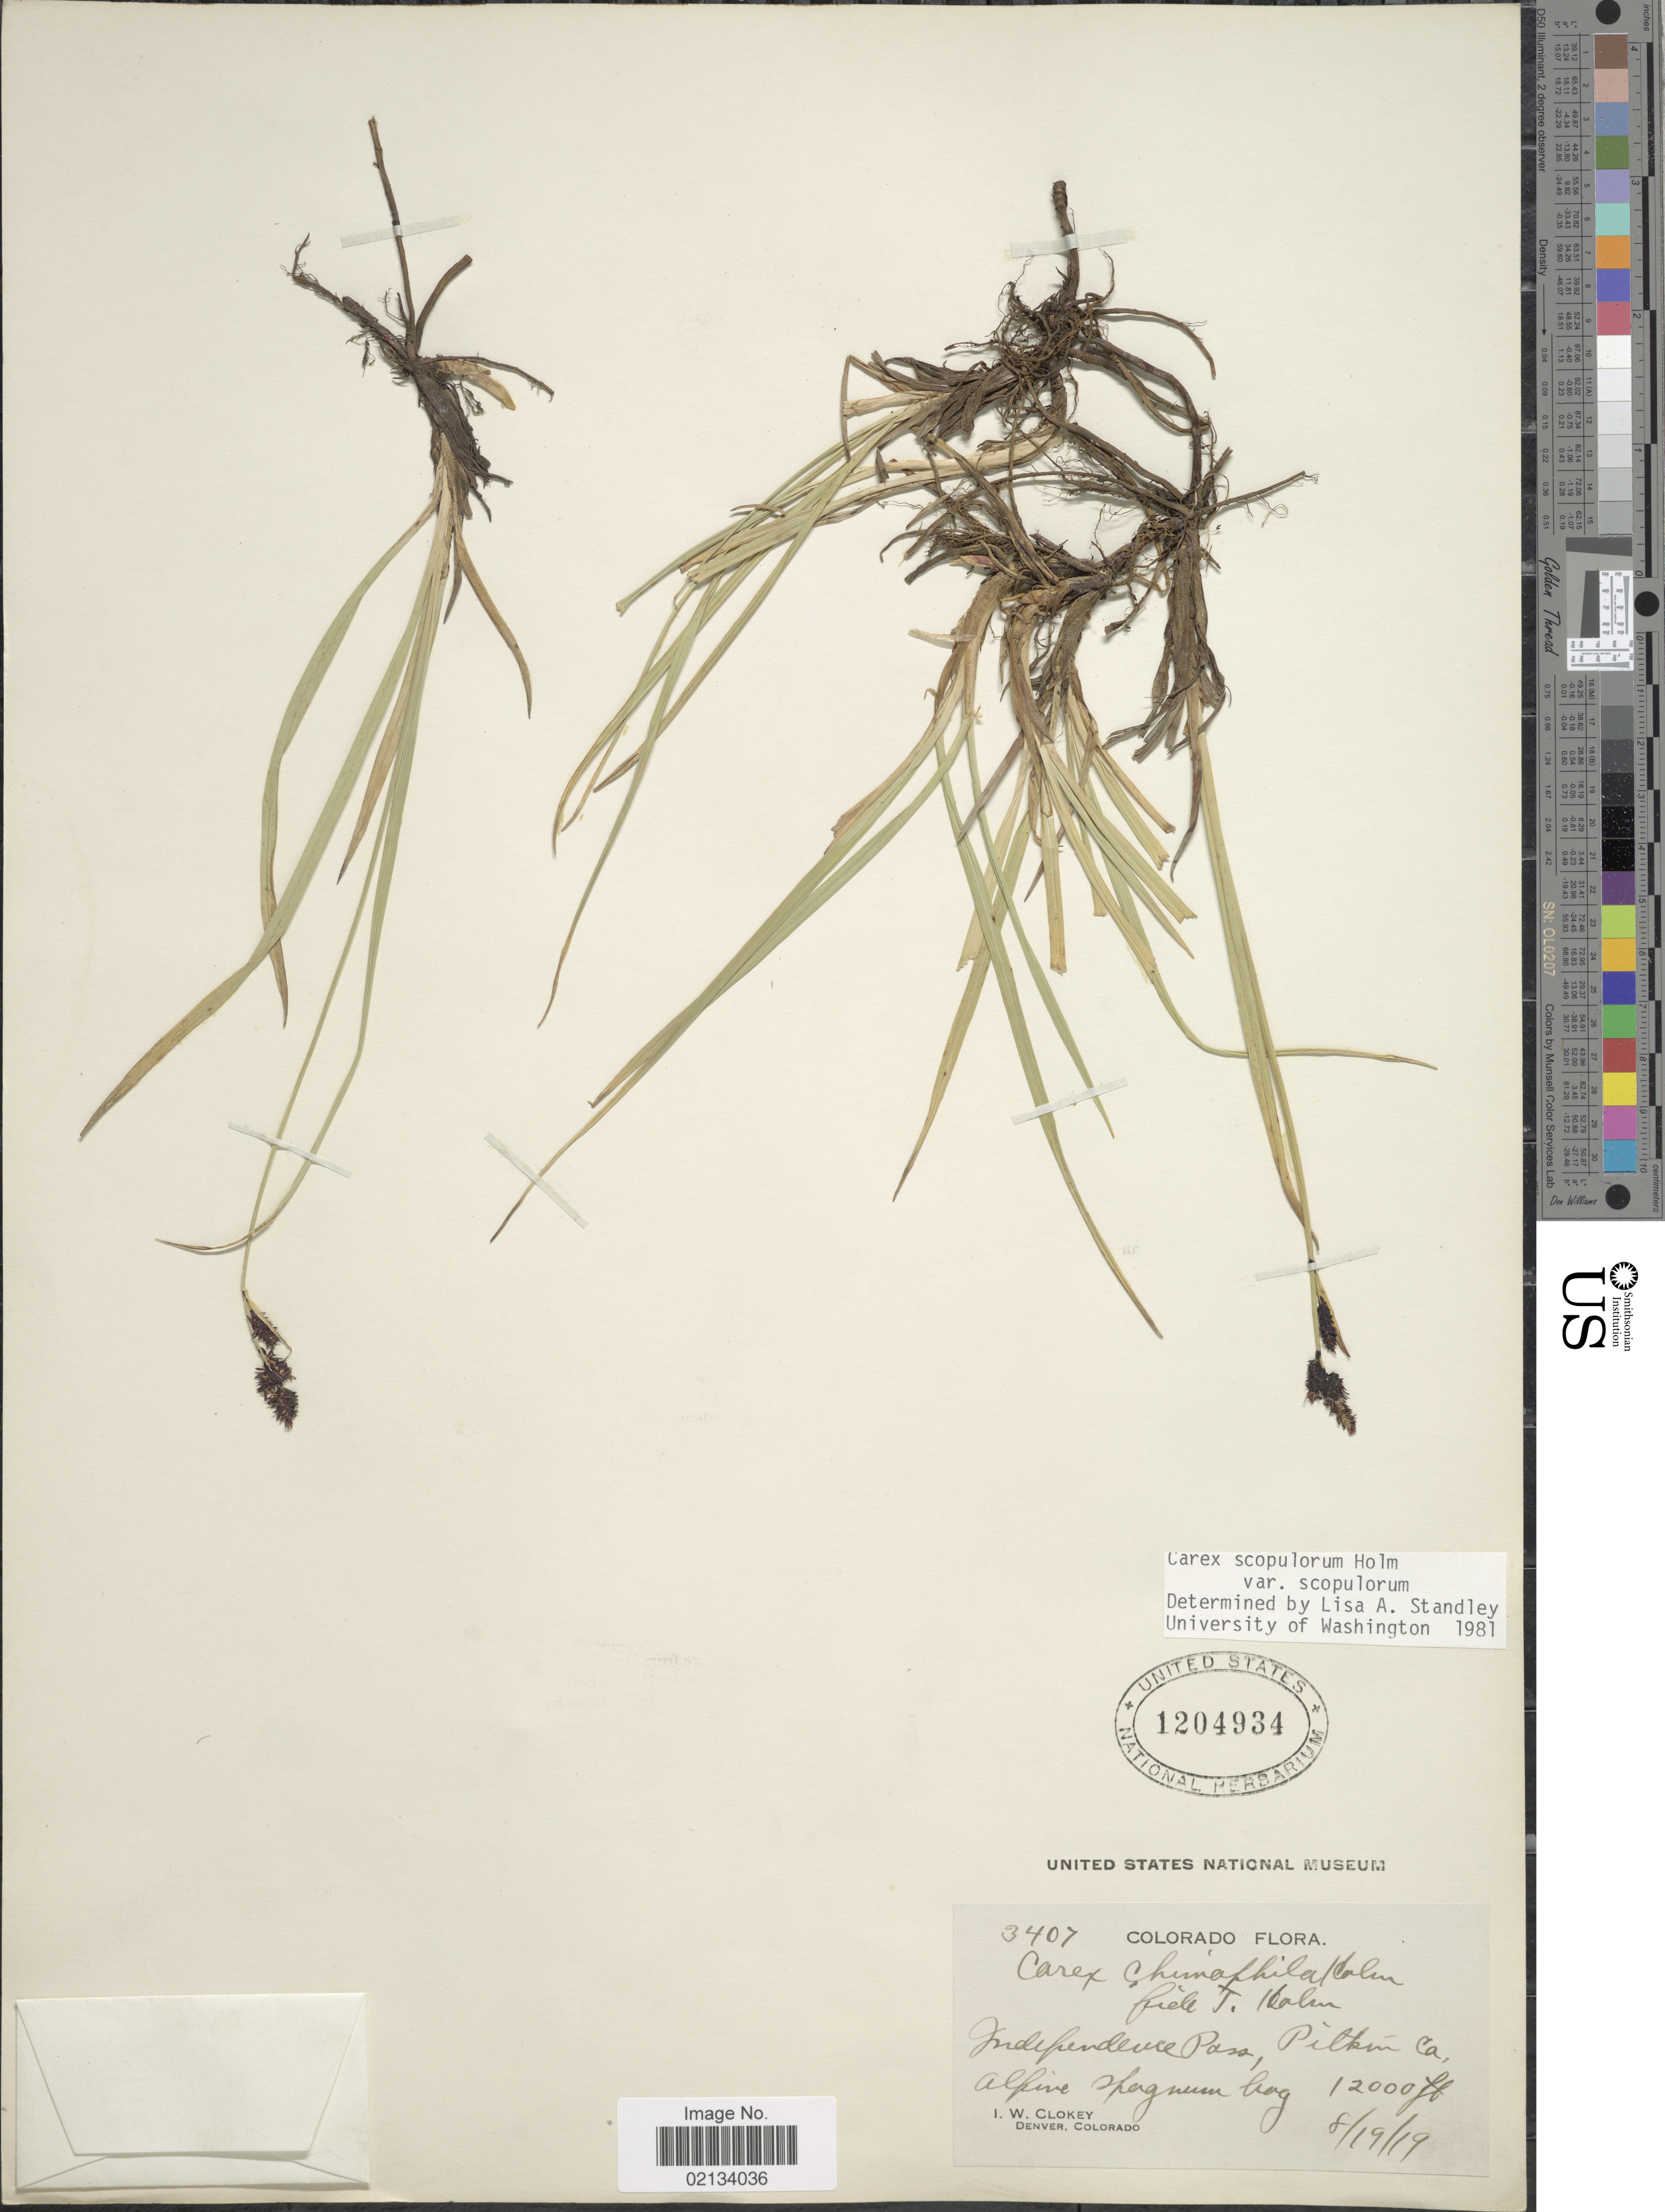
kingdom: Plantae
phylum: Tracheophyta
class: Liliopsida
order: Poales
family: Cyperaceae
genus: Carex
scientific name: Carex scopulorum var. scopulorum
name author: Holm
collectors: I. W. Clokey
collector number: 3407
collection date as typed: Transcribed d/m/y: 19/8/19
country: United States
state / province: Colorado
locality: Independence Pass, Pitkin Co., alpine spaghnum bog.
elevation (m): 3658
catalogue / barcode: US 1204934